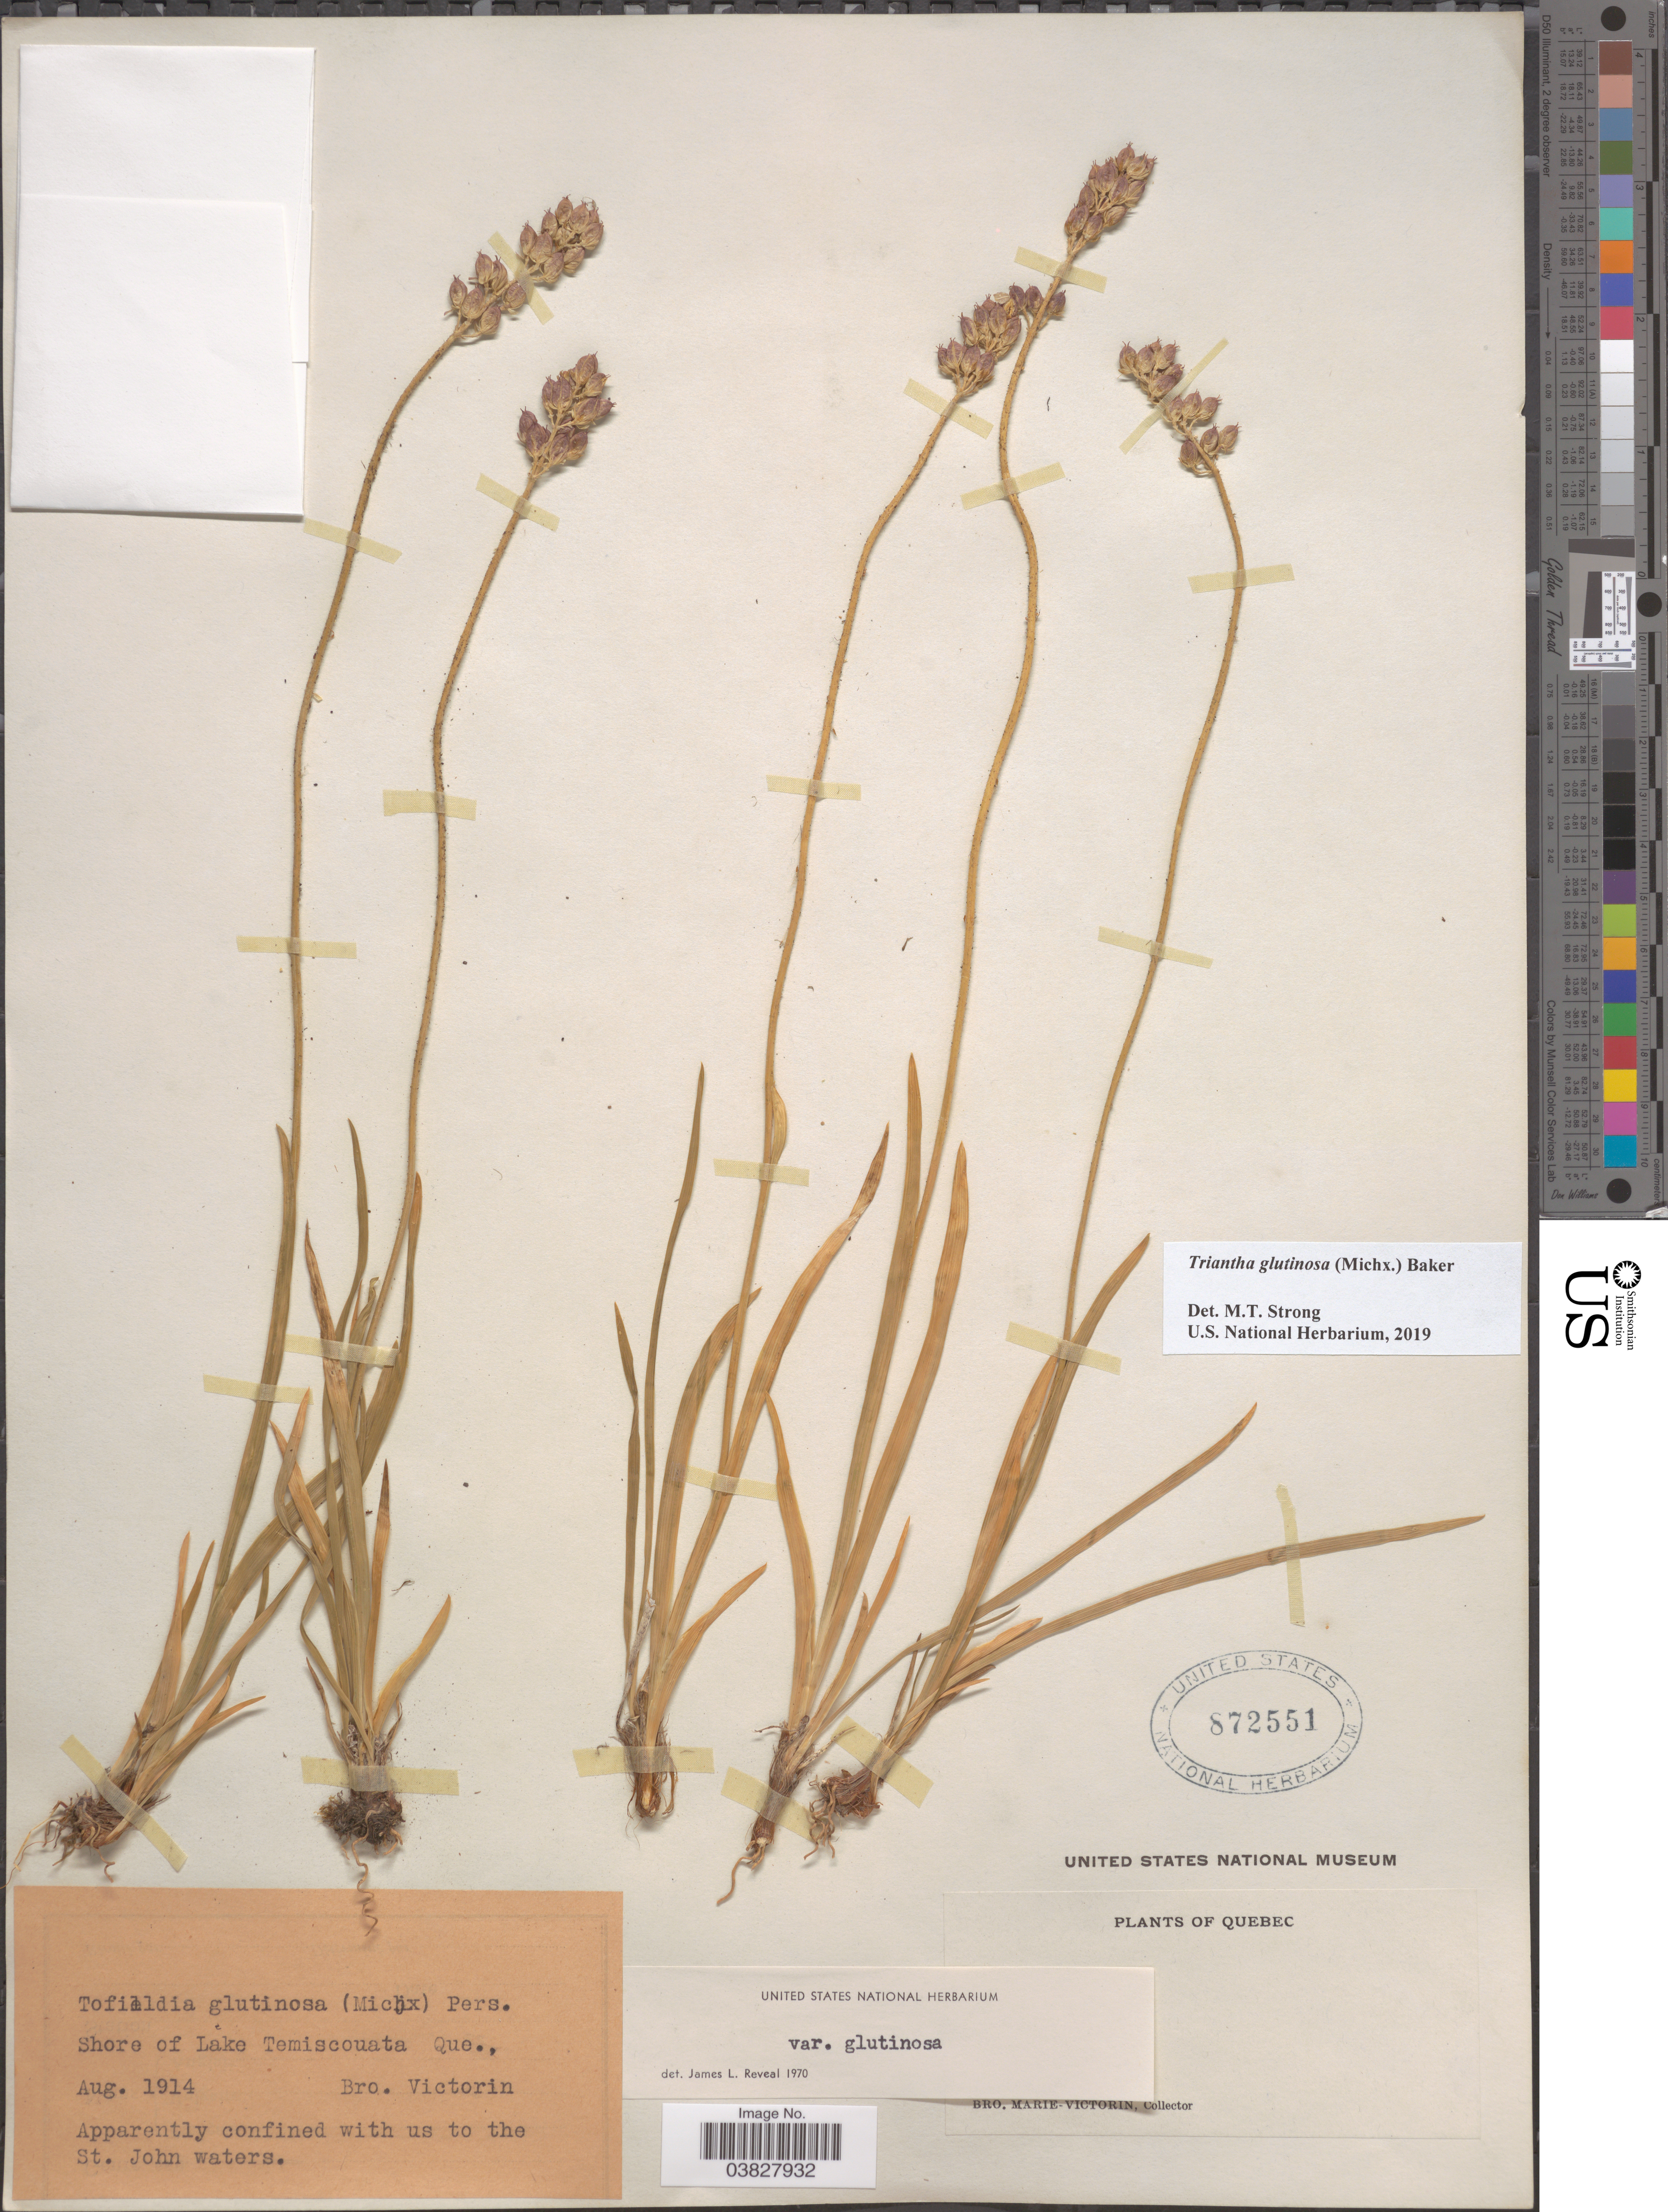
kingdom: Plantae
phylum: Tracheophyta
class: Liliopsida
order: Alismatales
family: Tofieldiaceae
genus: Triantha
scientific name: Triantha glutinosa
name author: (Michx.) Baker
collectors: Fr. Marie-Victorin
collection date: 1914-08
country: Canada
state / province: Quebec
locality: Shore of Lake Temiscouata. To the St. John waters.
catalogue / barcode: US 872551